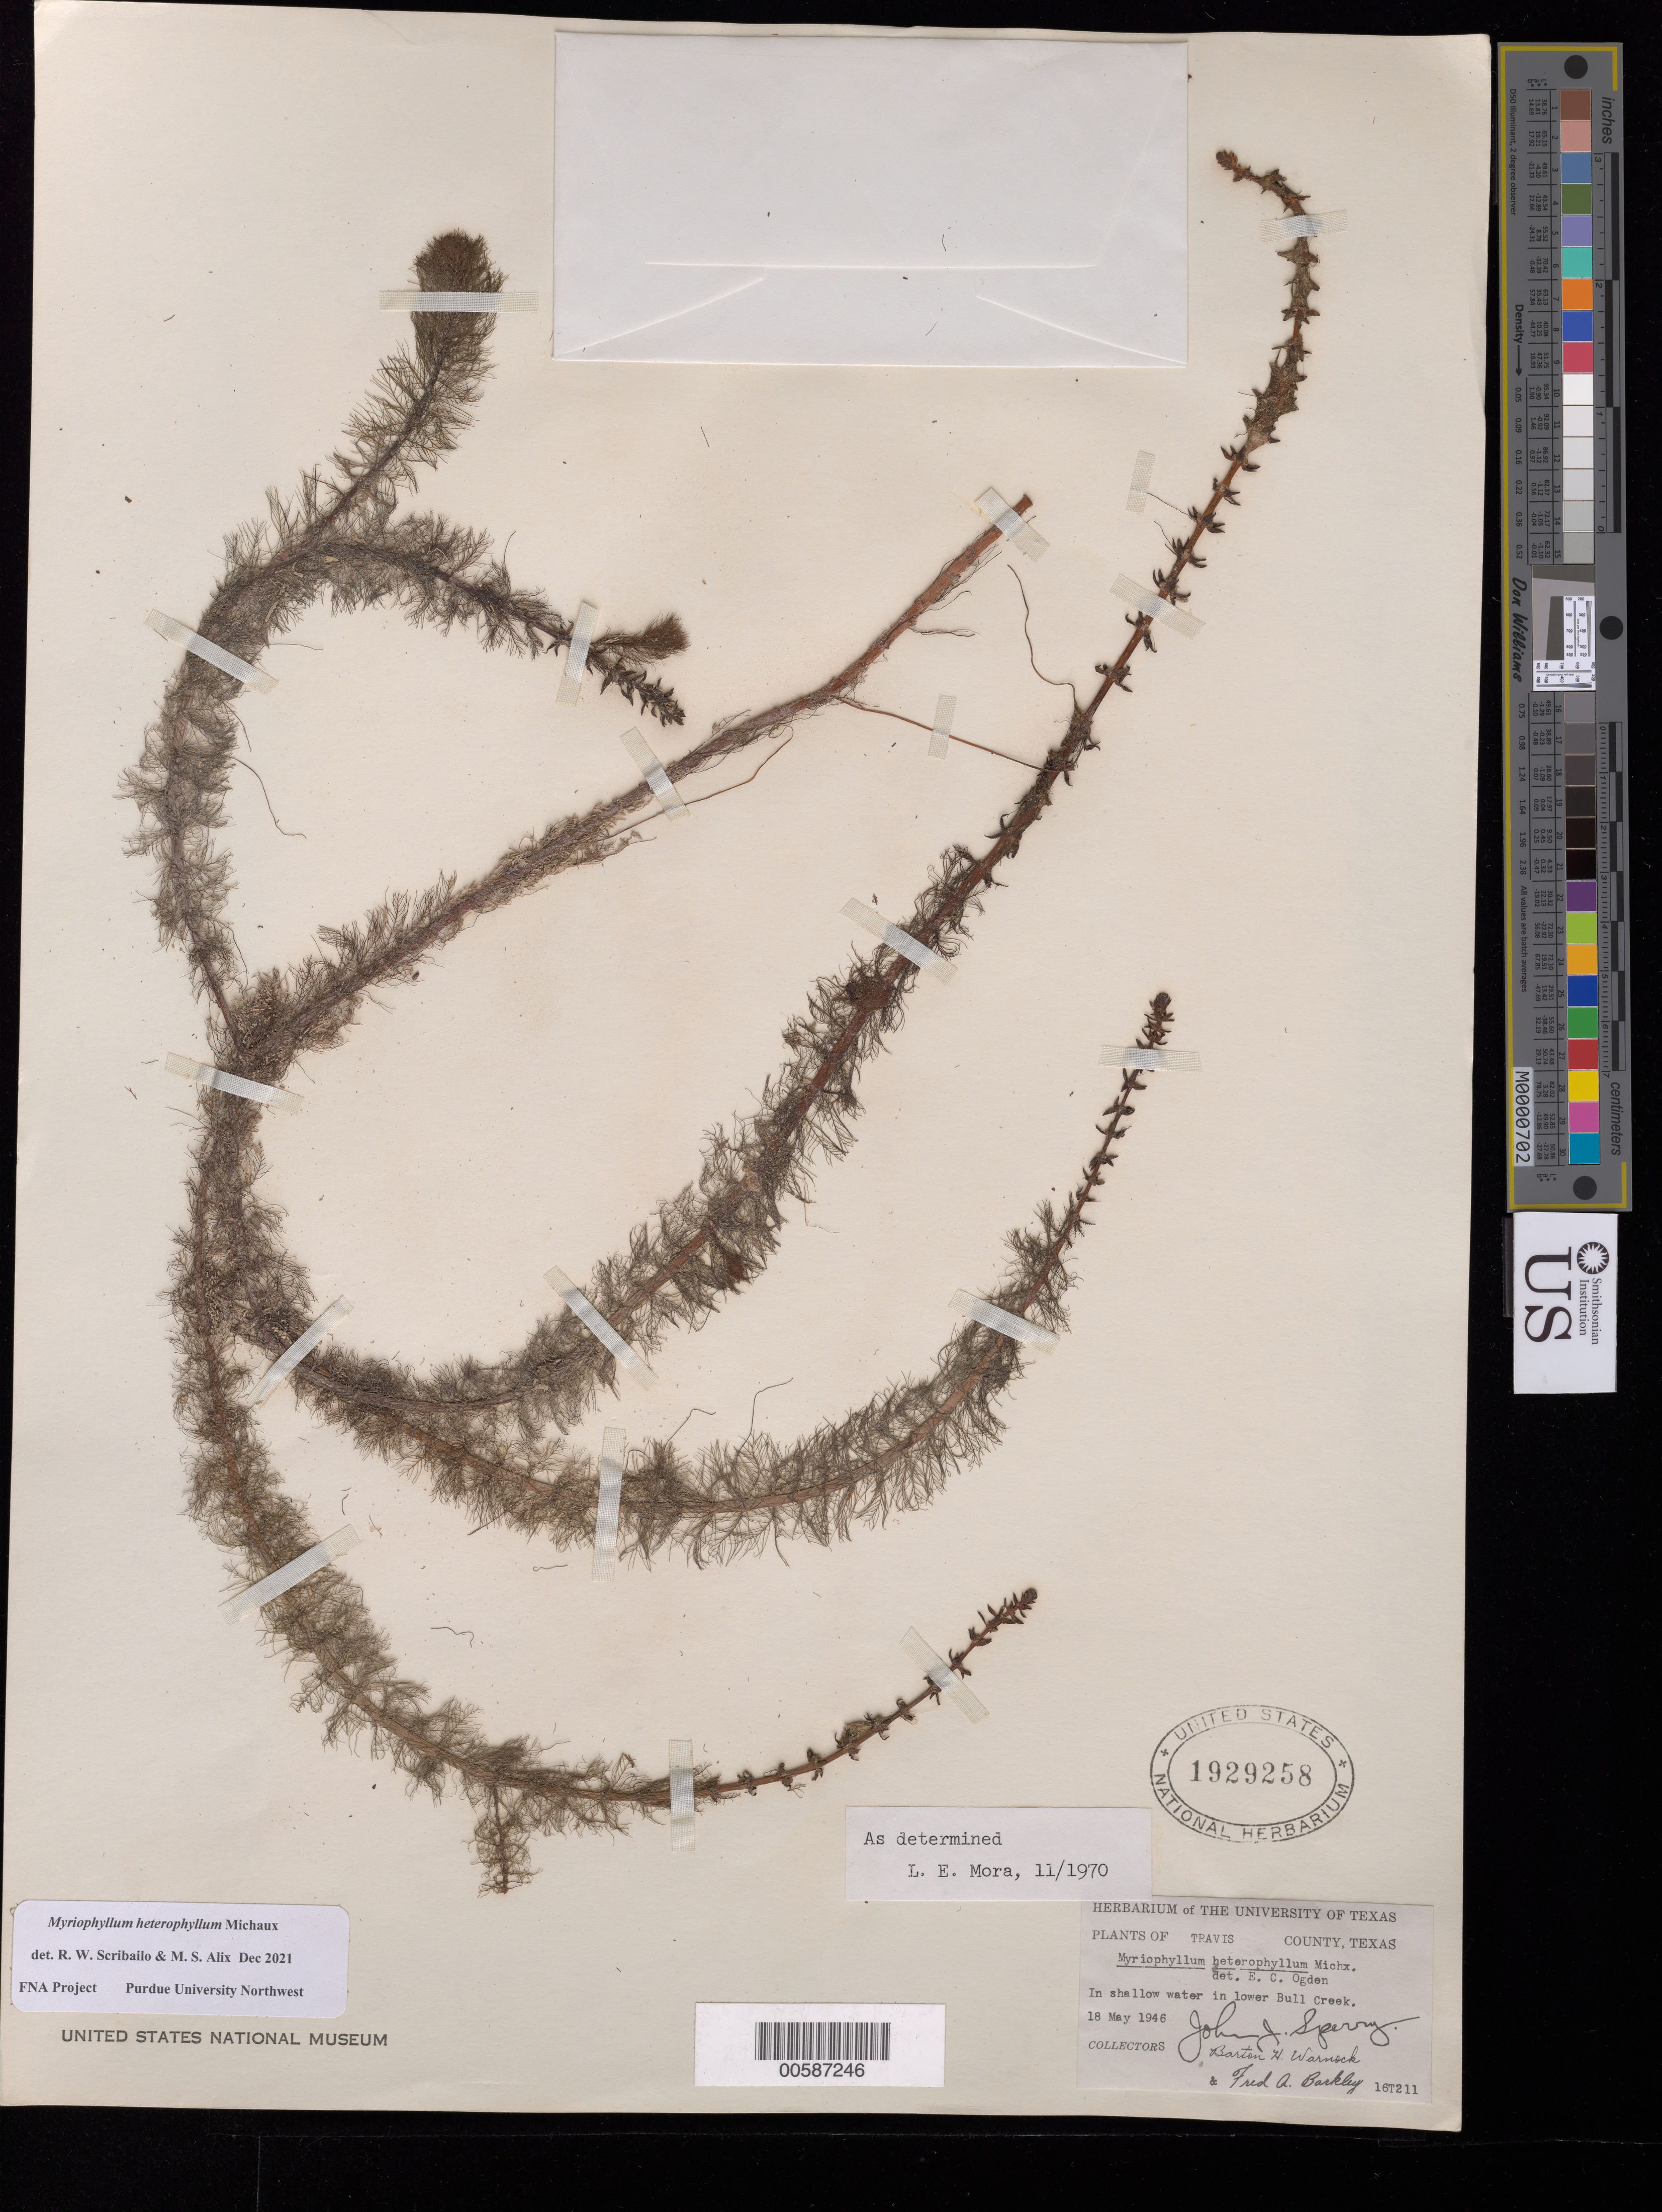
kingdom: Plantae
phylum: Tracheophyta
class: Magnoliopsida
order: Saxifragales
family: Haloragaceae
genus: Myriophyllum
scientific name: Myriophyllum heterophyllum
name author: Michx.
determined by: Scribailo, R. W.; Alix, M. S.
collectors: F. A. Barkley, J. Sperry & B. H. Warnock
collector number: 16T211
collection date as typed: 18 May 1946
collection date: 1946-05-18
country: United States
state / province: Texas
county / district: Travis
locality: Bull Creek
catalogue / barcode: US 1929258